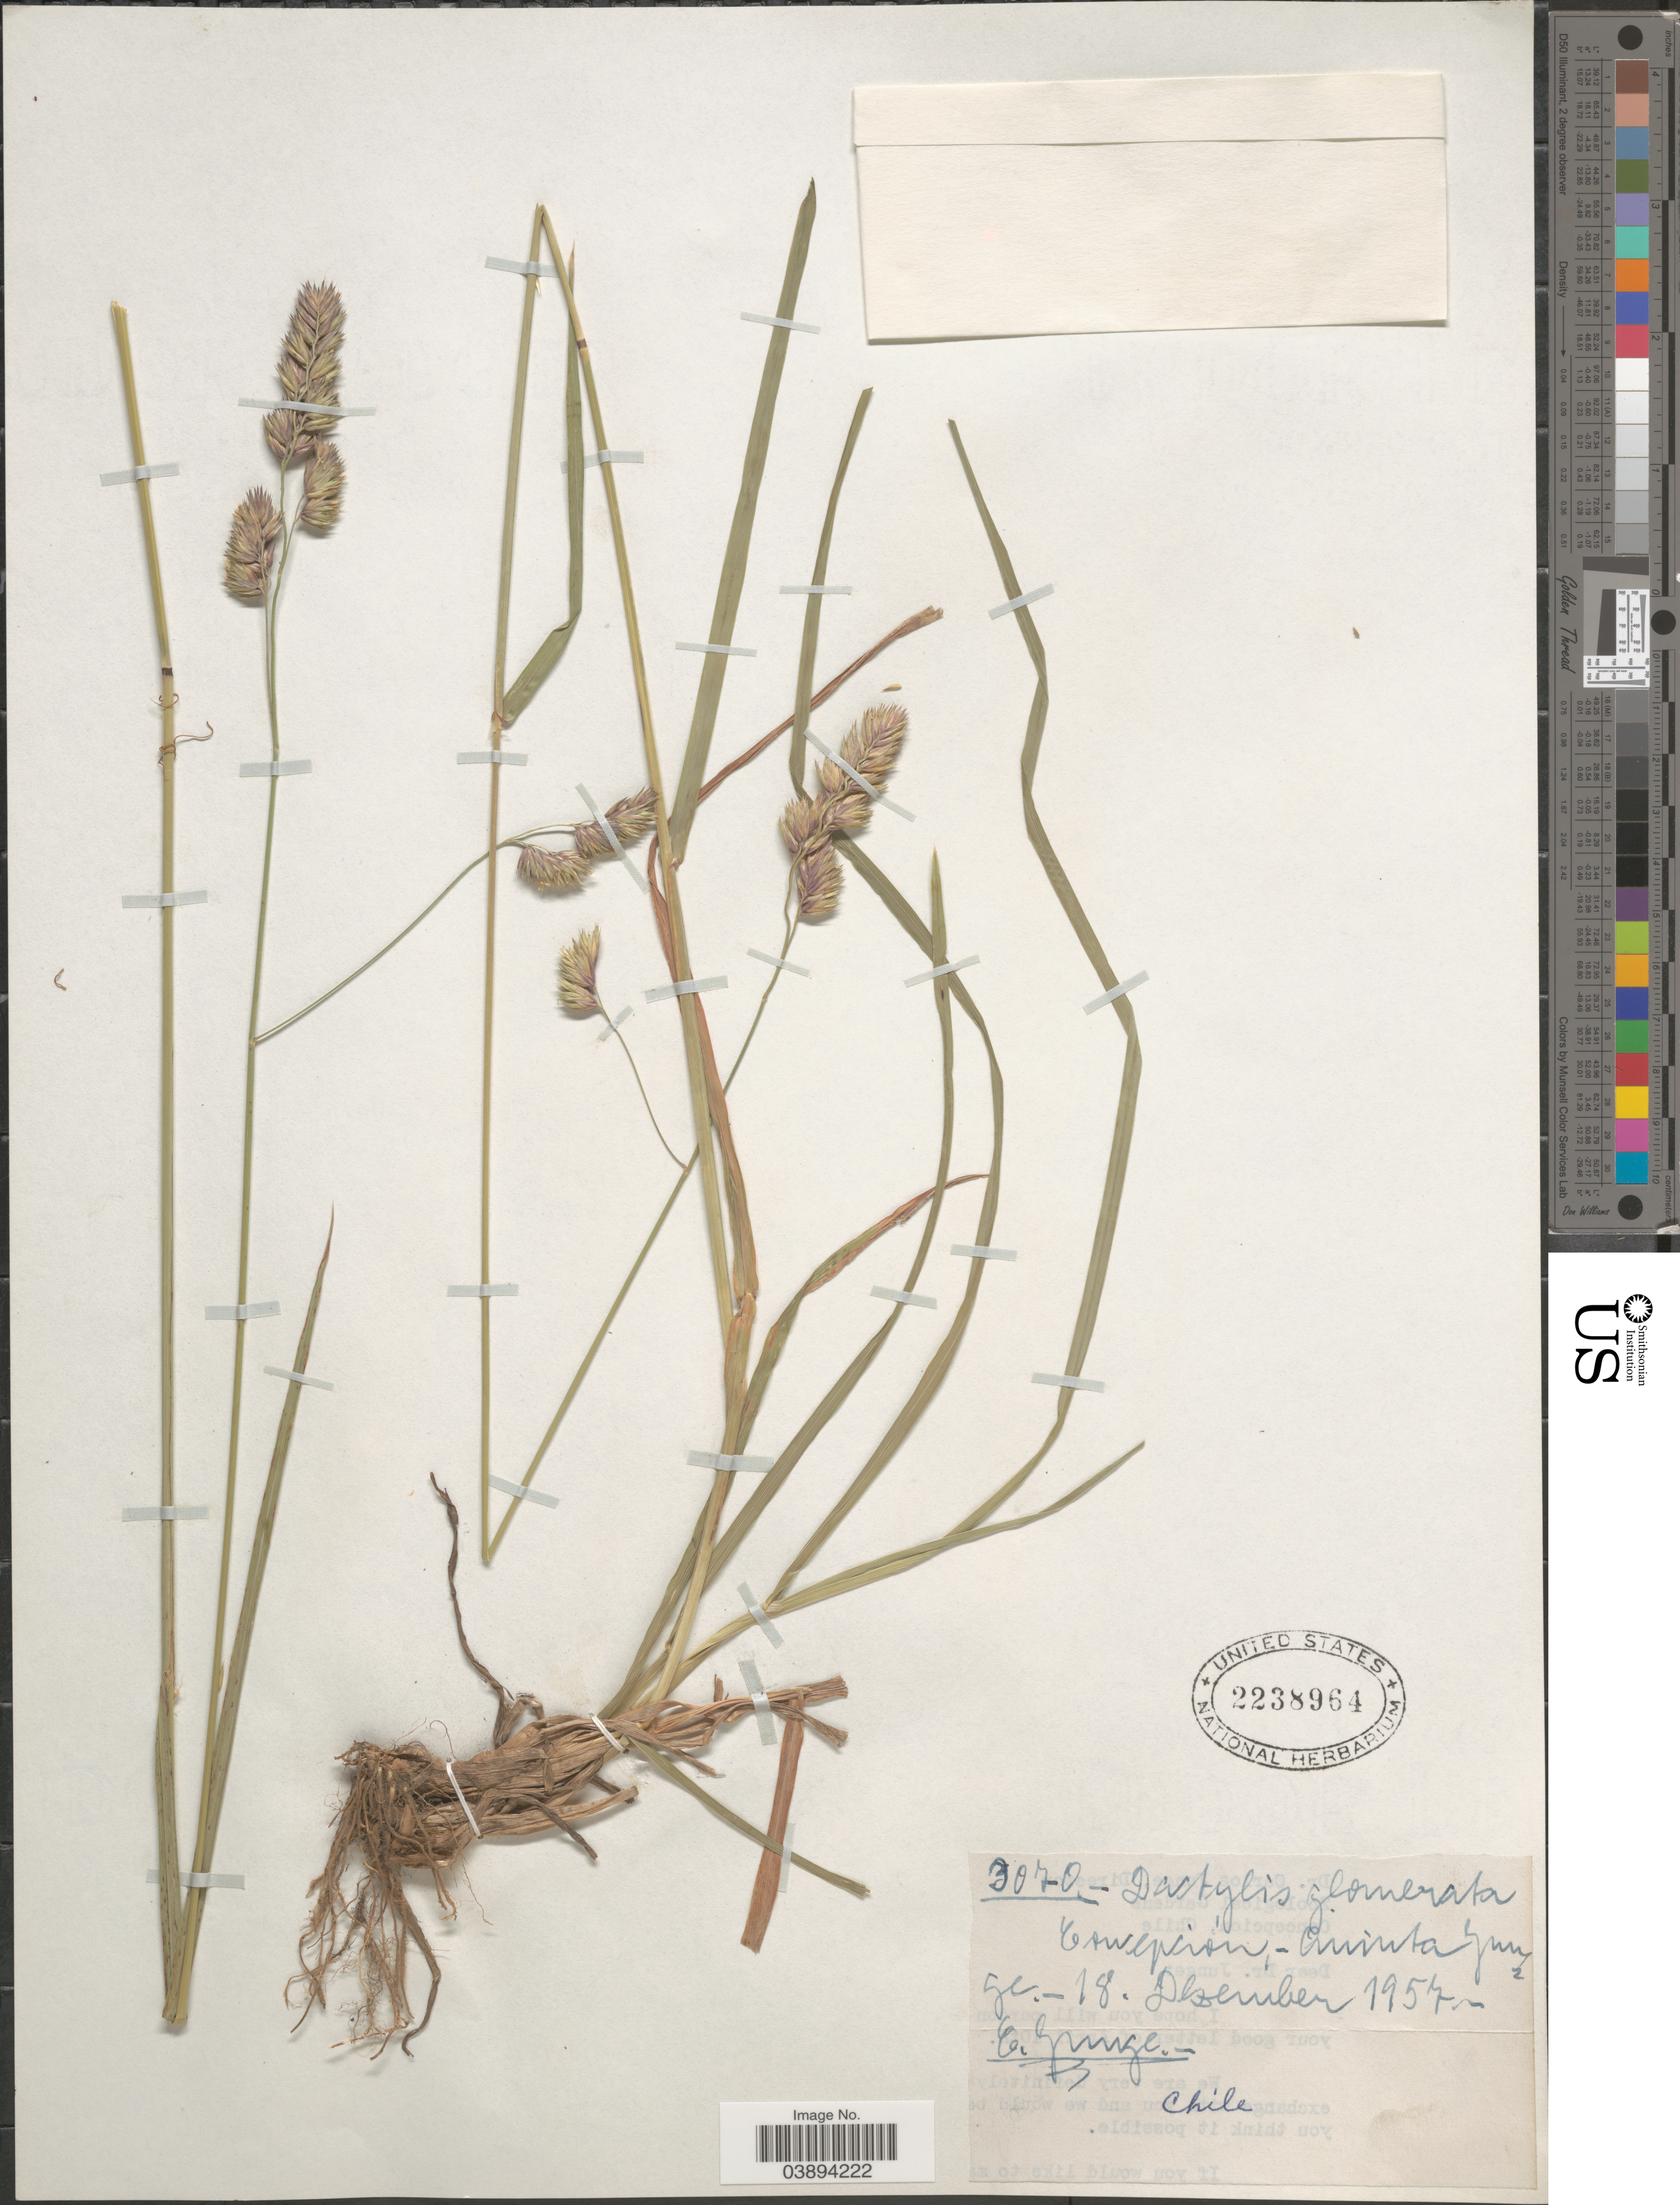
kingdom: Plantae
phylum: Tracheophyta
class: Liliopsida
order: Poales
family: Poaceae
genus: Dactylis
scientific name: Dactylis glomerata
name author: L.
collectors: E. Junge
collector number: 3070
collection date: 1957-12-18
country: Chile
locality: Concepción,-Quinta.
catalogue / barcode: US 2238964